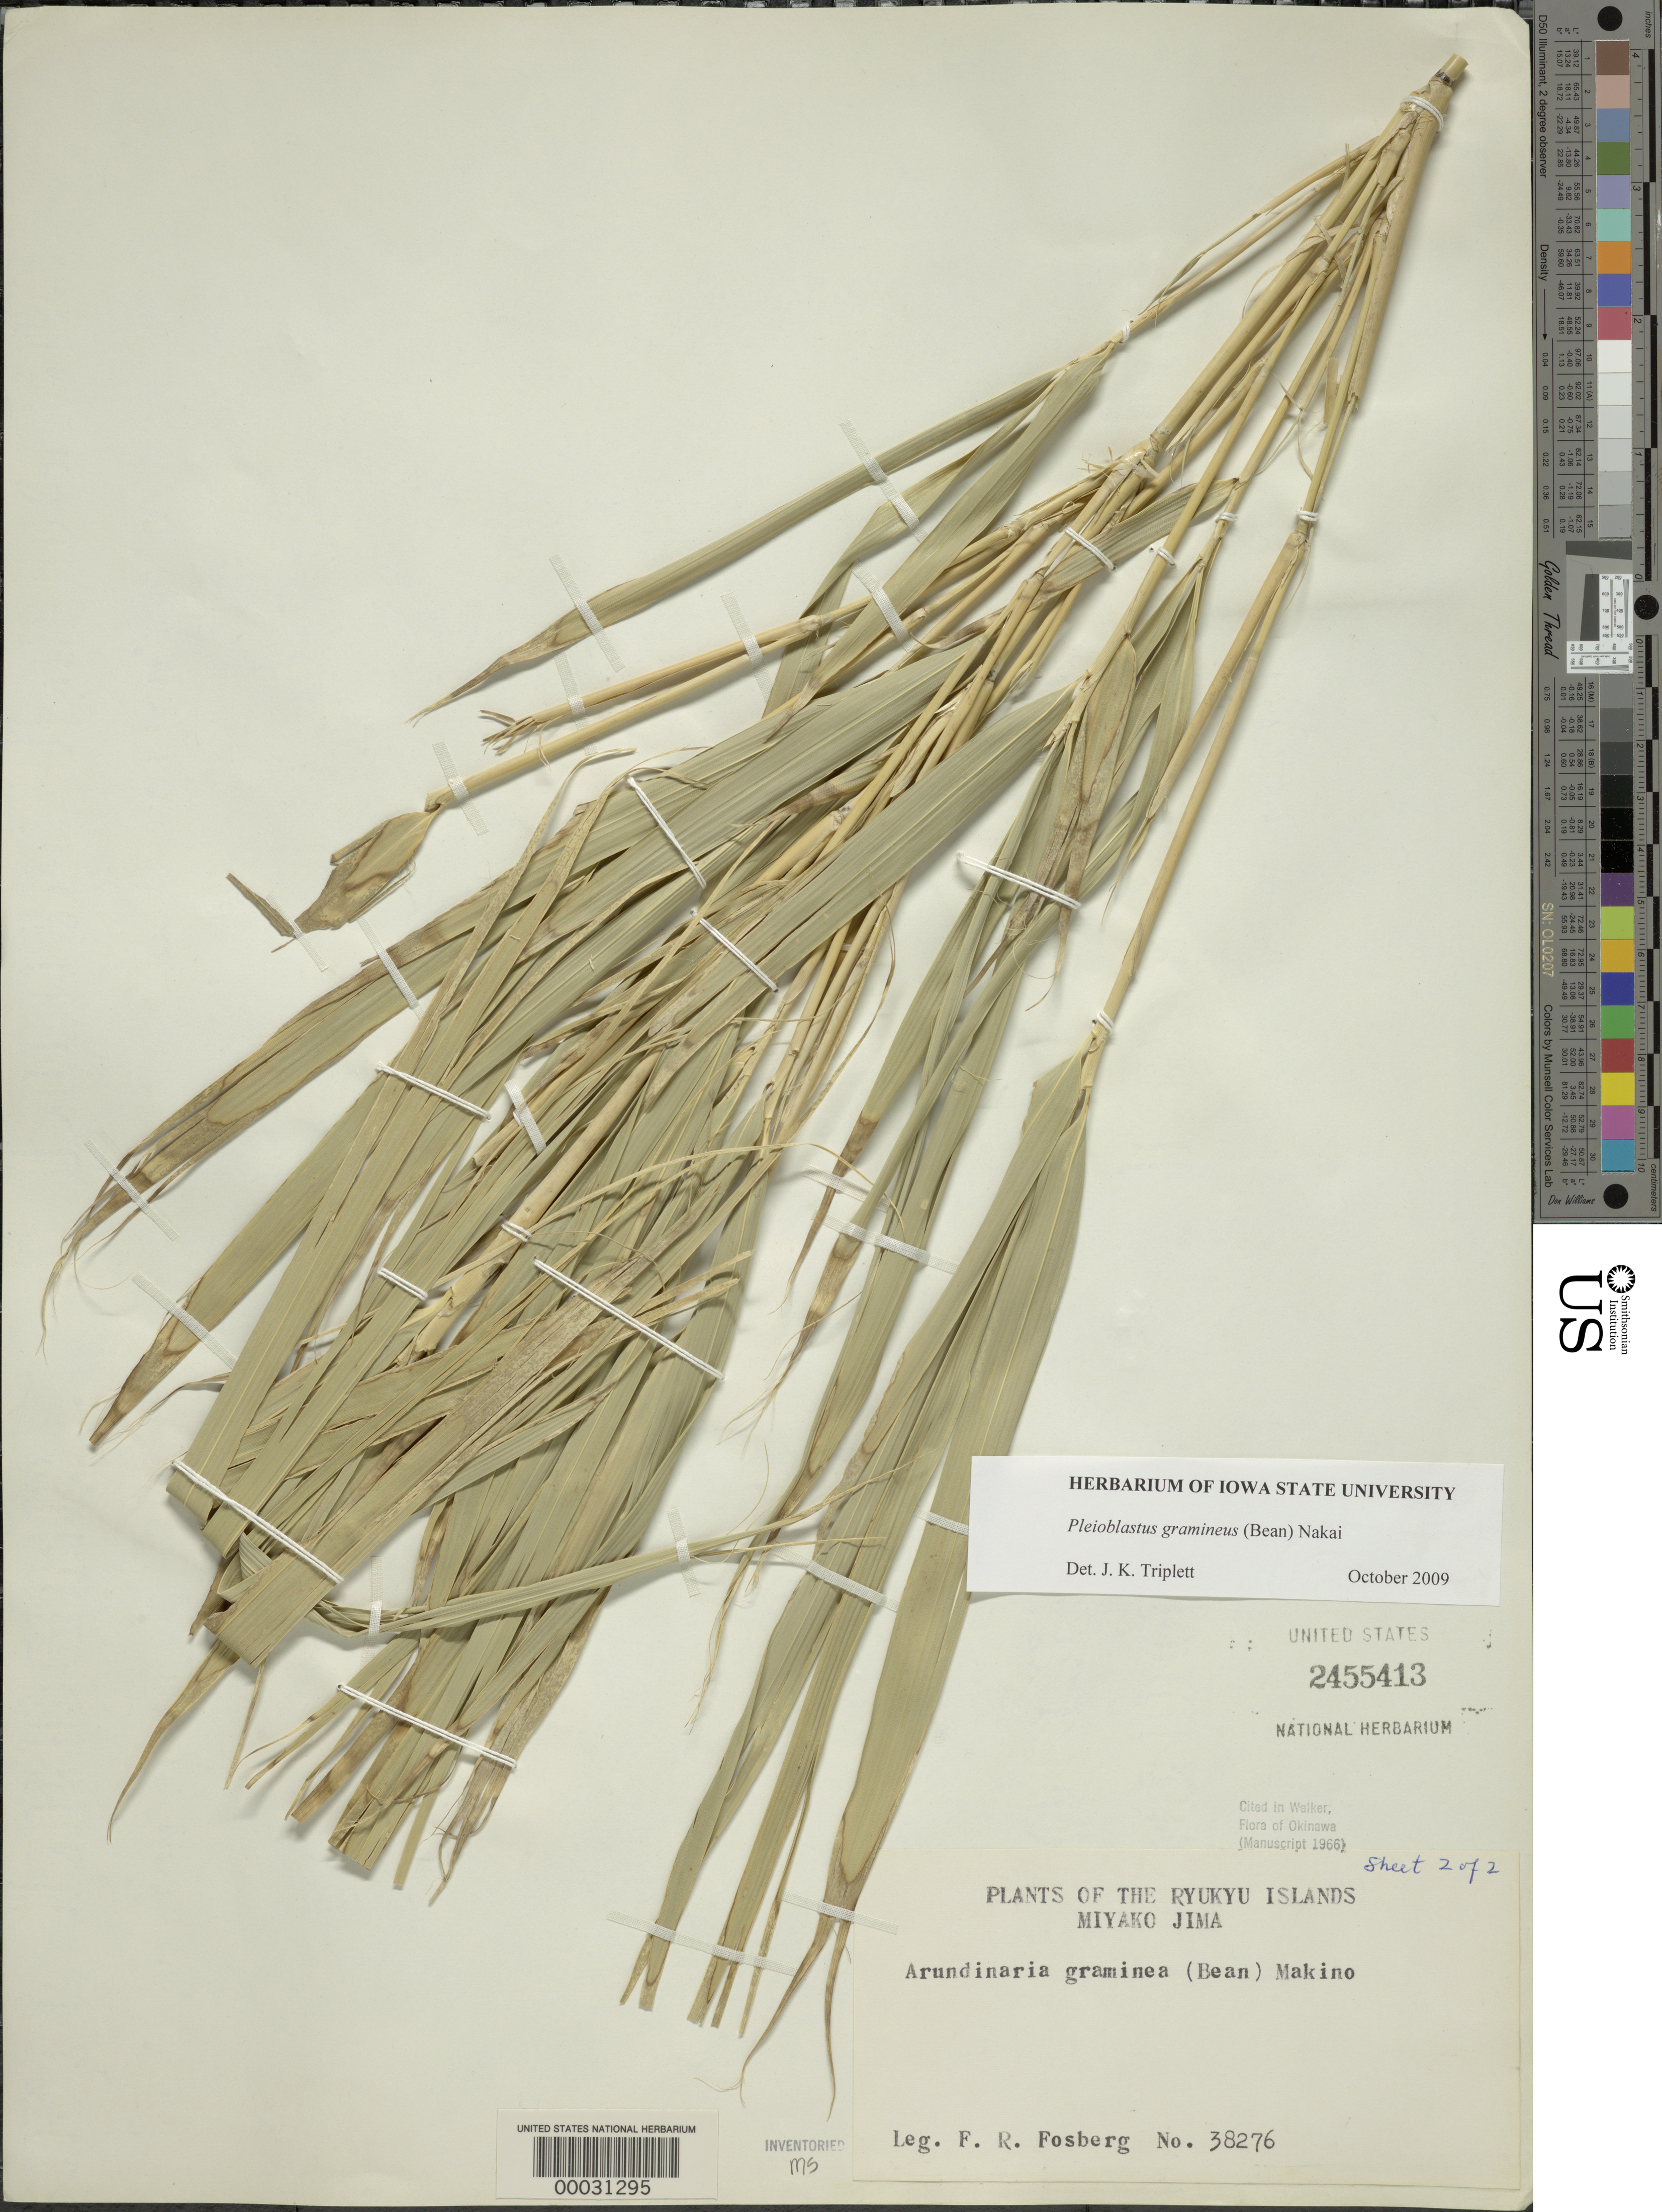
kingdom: Plantae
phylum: Tracheophyta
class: Liliopsida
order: Poales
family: Poaceae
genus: Pleioblastus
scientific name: Pleioblastus gramineus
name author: (Bean) Nakai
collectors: F. R. Fosberg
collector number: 38276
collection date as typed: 16 Aug 1956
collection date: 1956-08-16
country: Japan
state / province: Okinawa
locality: Tomori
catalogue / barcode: US 2455413